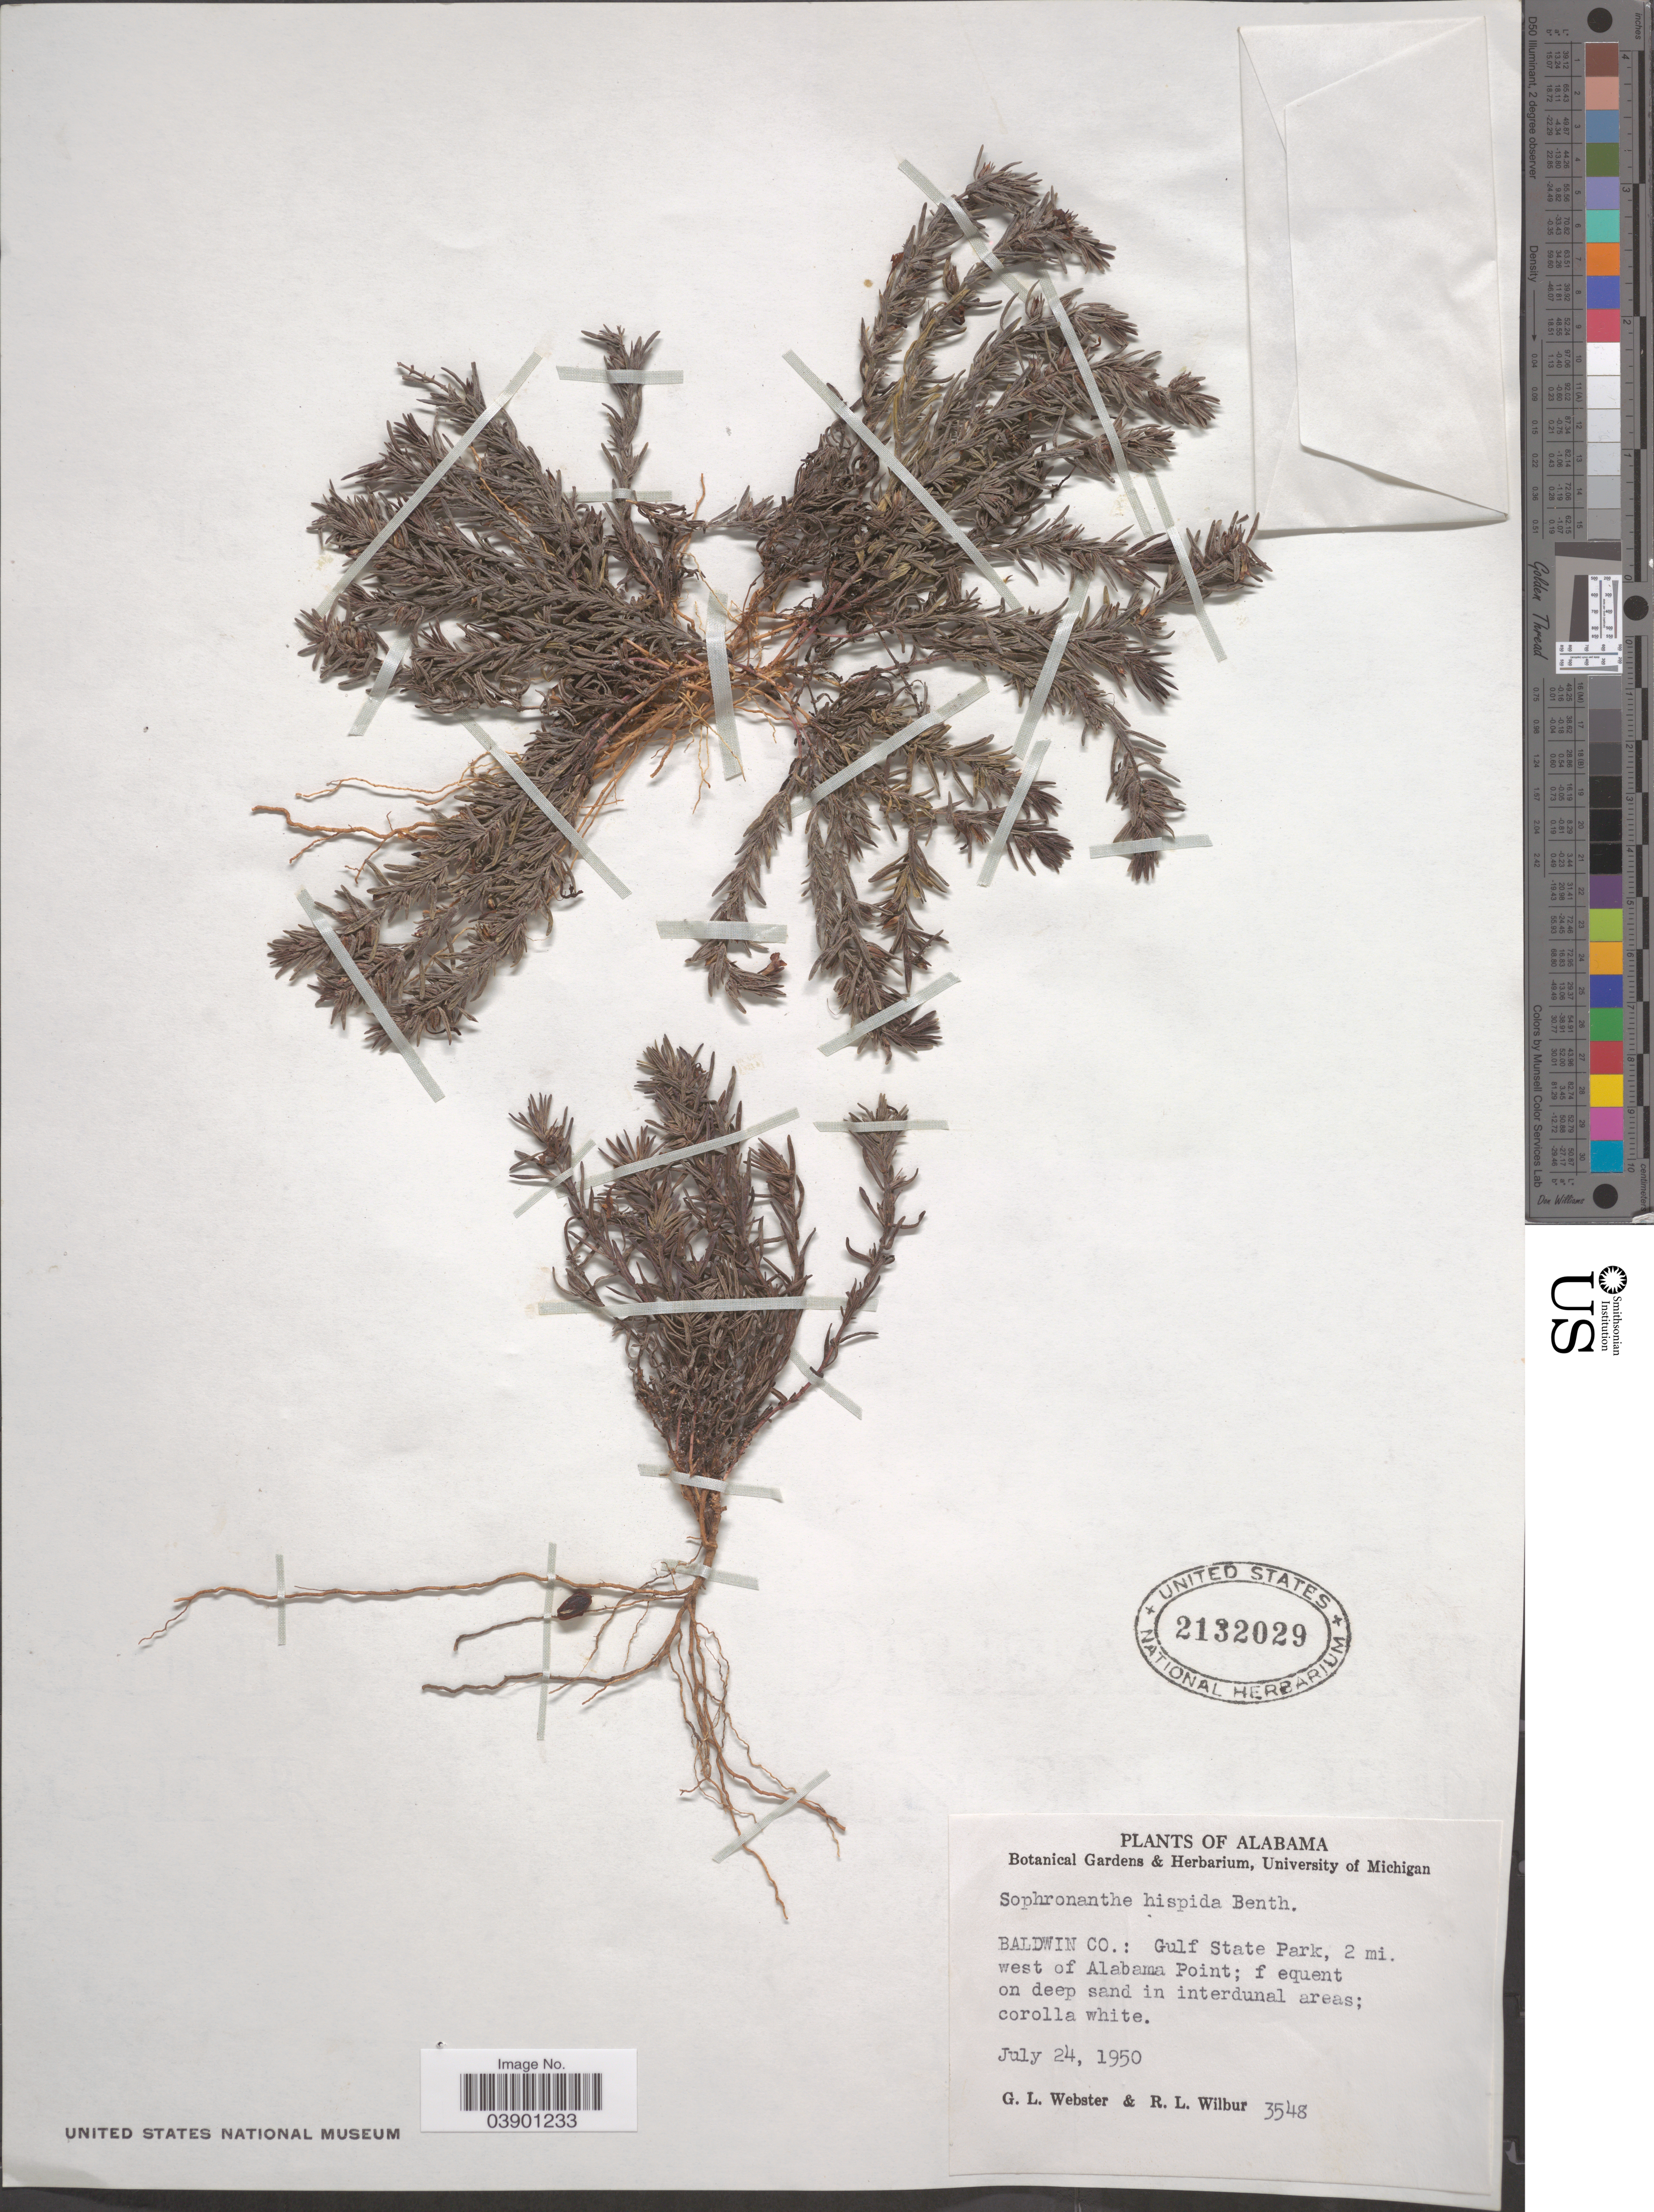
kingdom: Plantae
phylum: Tracheophyta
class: Magnoliopsida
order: Lamiales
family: Plantaginaceae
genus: Sophronanthe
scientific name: Sophronanthe hispida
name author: Benth. ex Lindl.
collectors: G. L. Webster & R. L. Wilbur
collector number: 3548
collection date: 1950-07-24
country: United States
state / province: Alabama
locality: Baldwin Co.: Gulf State Park, 2 mi. west of Alabama Point.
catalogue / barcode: US 2132029